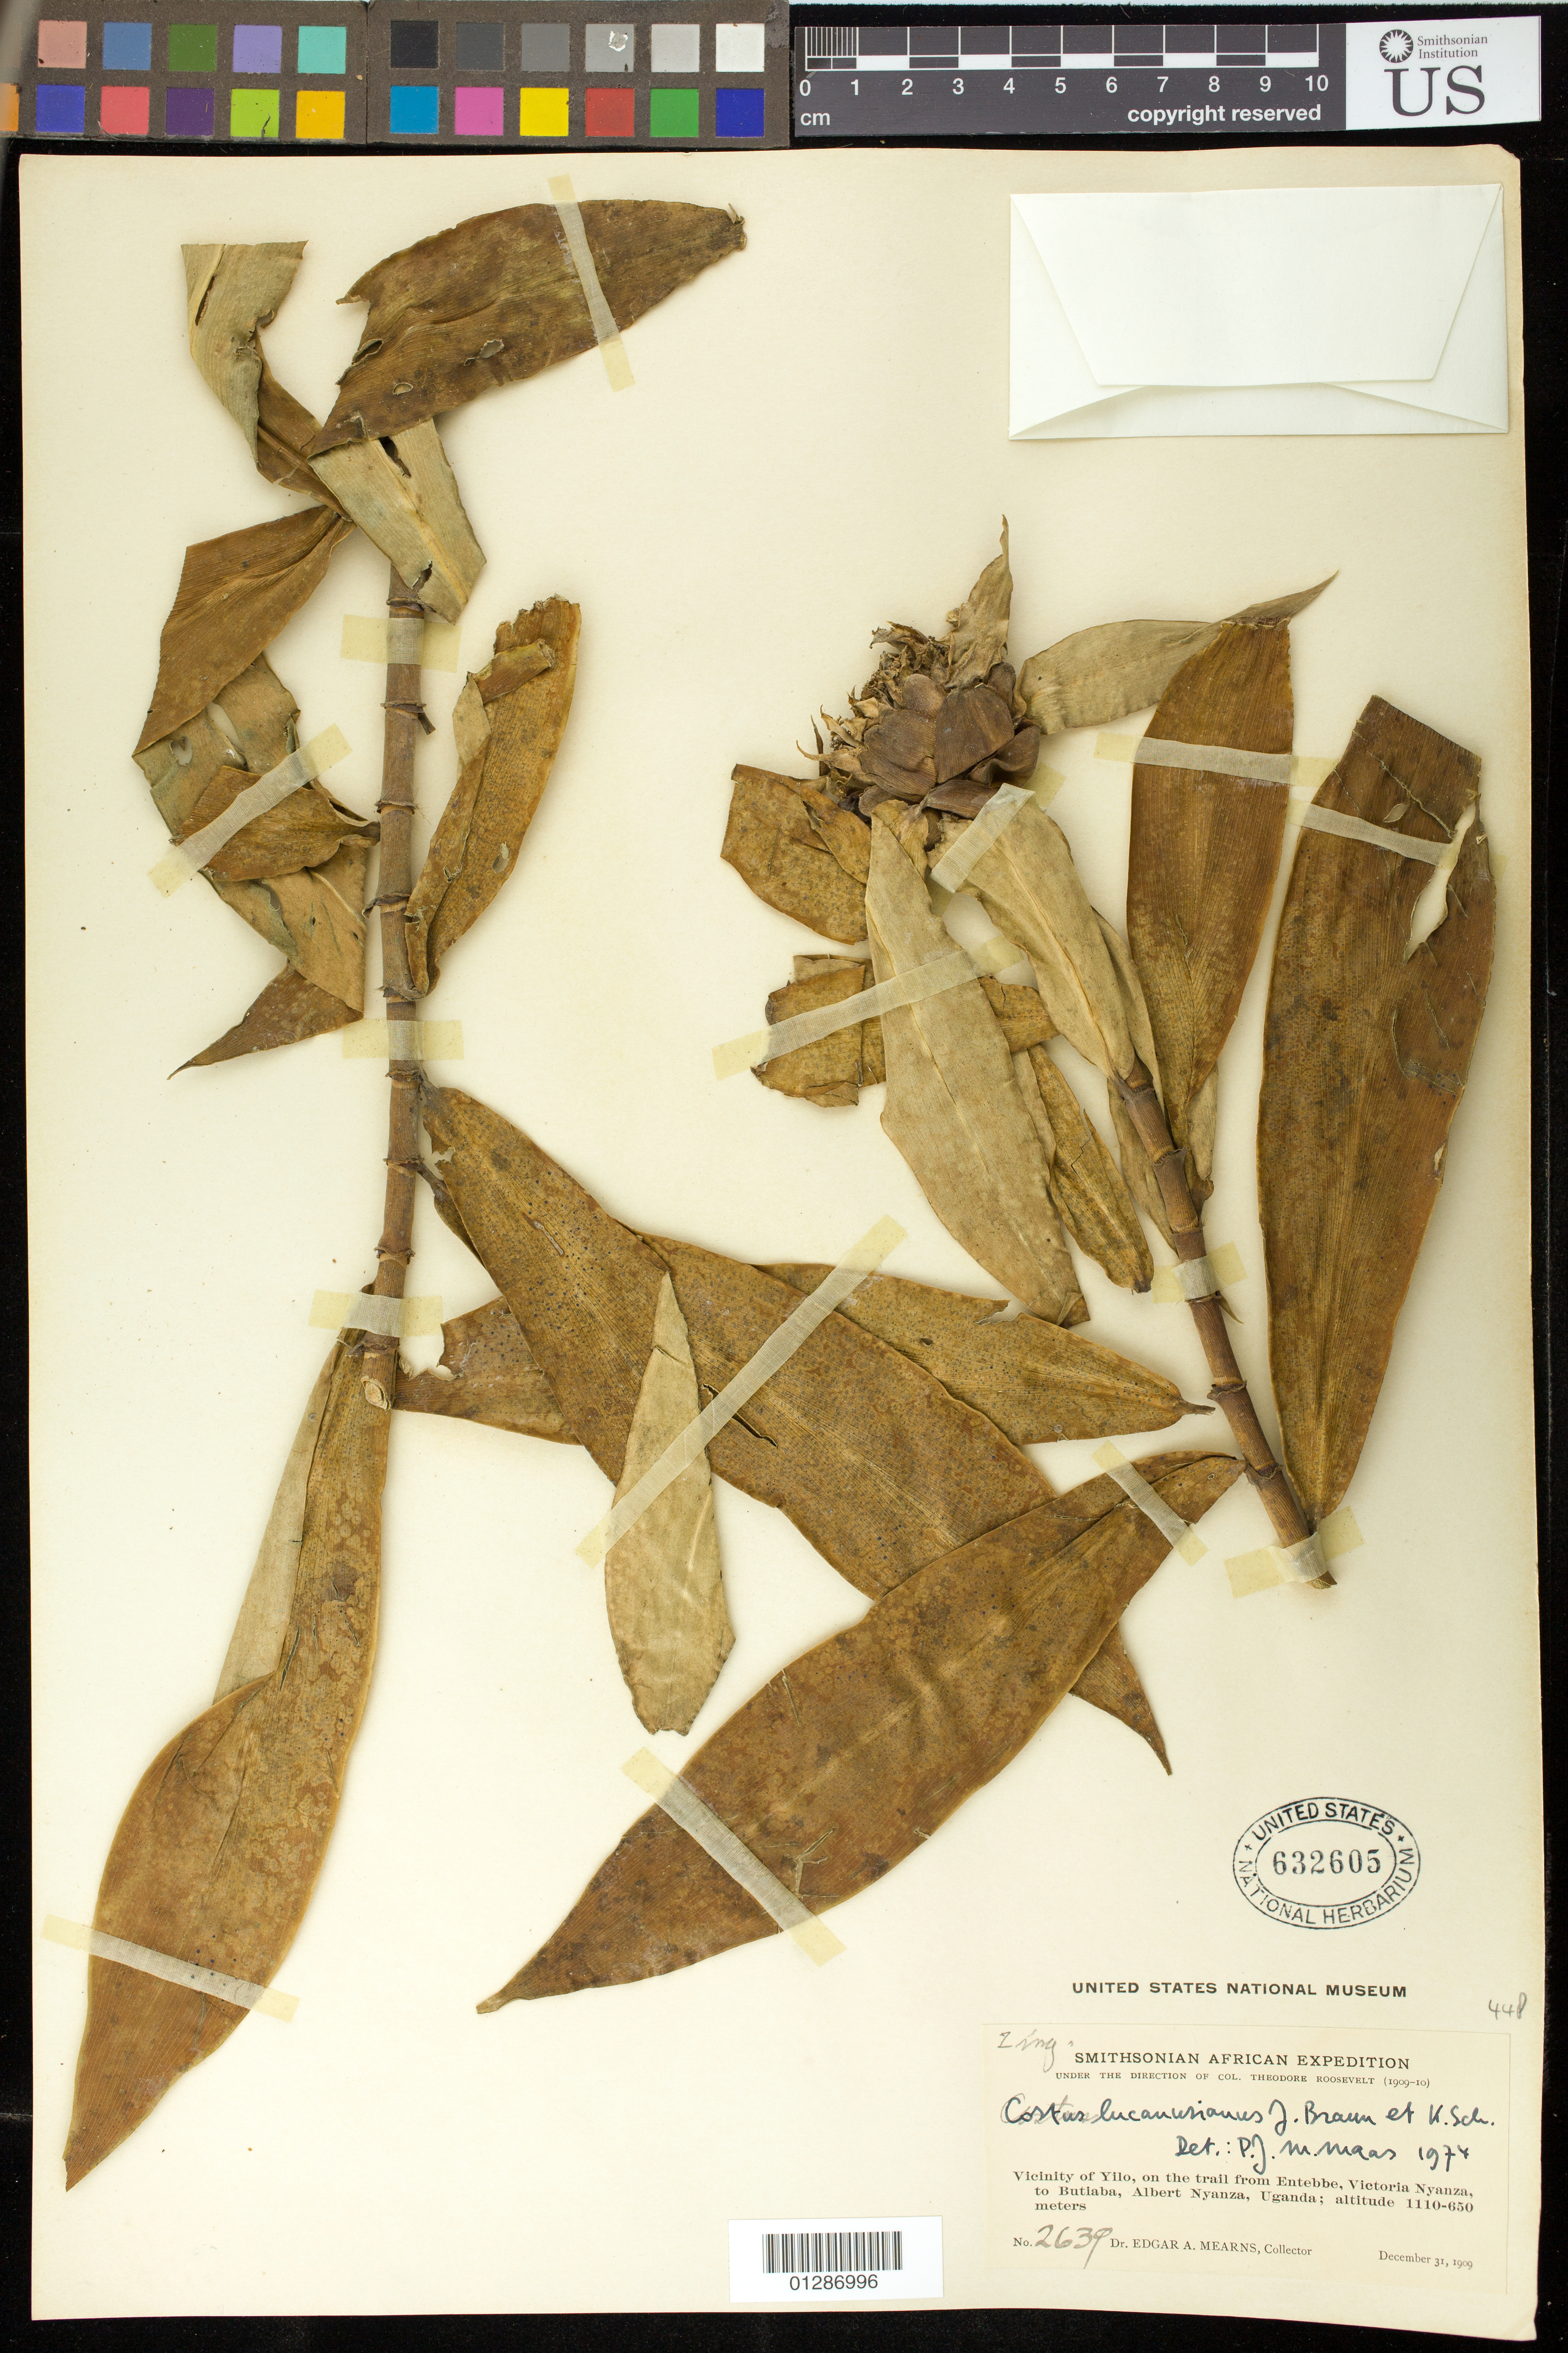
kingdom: Plantae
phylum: Tracheophyta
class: Liliopsida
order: Zingiberales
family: Zingiberaceae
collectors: E. A. Mearns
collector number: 2639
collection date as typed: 31 Dec 1909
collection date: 1909-12-31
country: Uganda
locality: Vicinity of Yilo, on the trail from Entebbe, Victoria Nyanza to Butiaba, Albert Nyanza.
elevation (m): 650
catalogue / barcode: US 632605